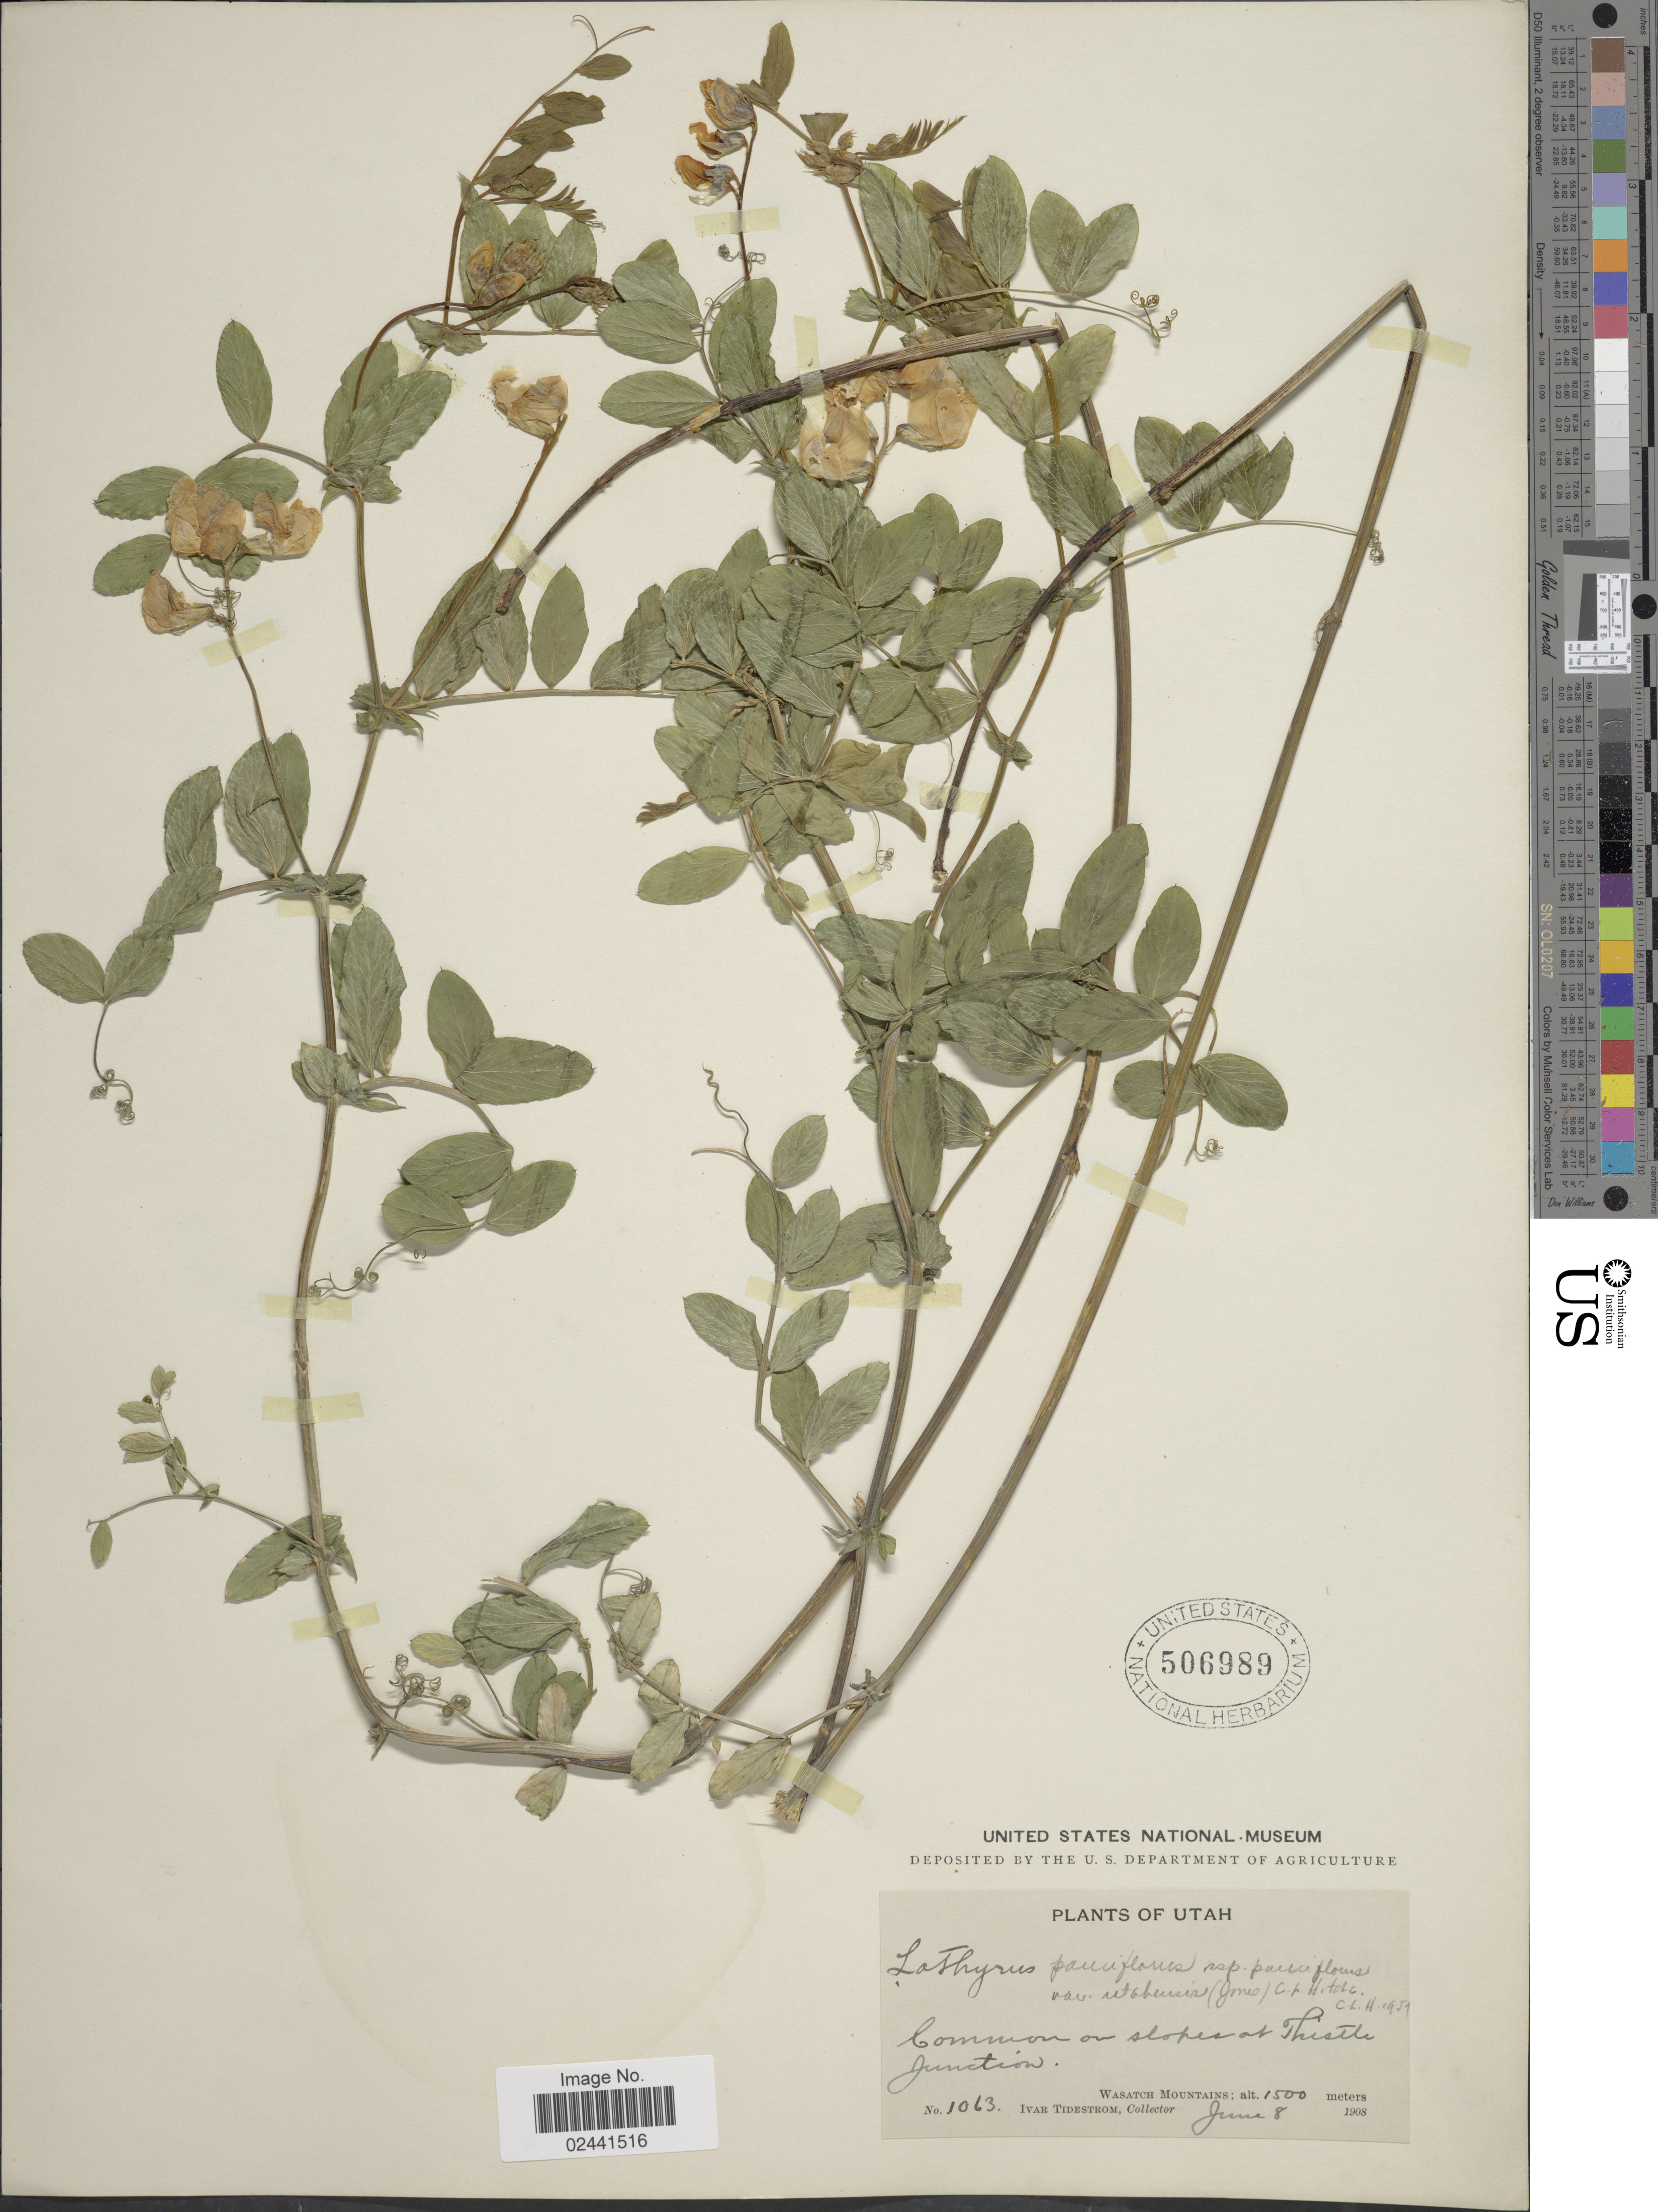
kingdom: Plantae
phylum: Tracheophyta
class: Magnoliopsida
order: Fabales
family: Fabaceae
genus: Lathyrus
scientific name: Lathyrus pauciflorus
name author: Fernald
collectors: I. F. Tidestrom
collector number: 1063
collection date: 1908-06-08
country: United States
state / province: Utah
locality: Thistle Junction, Wasatch Mountains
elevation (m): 1500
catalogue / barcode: US 506989